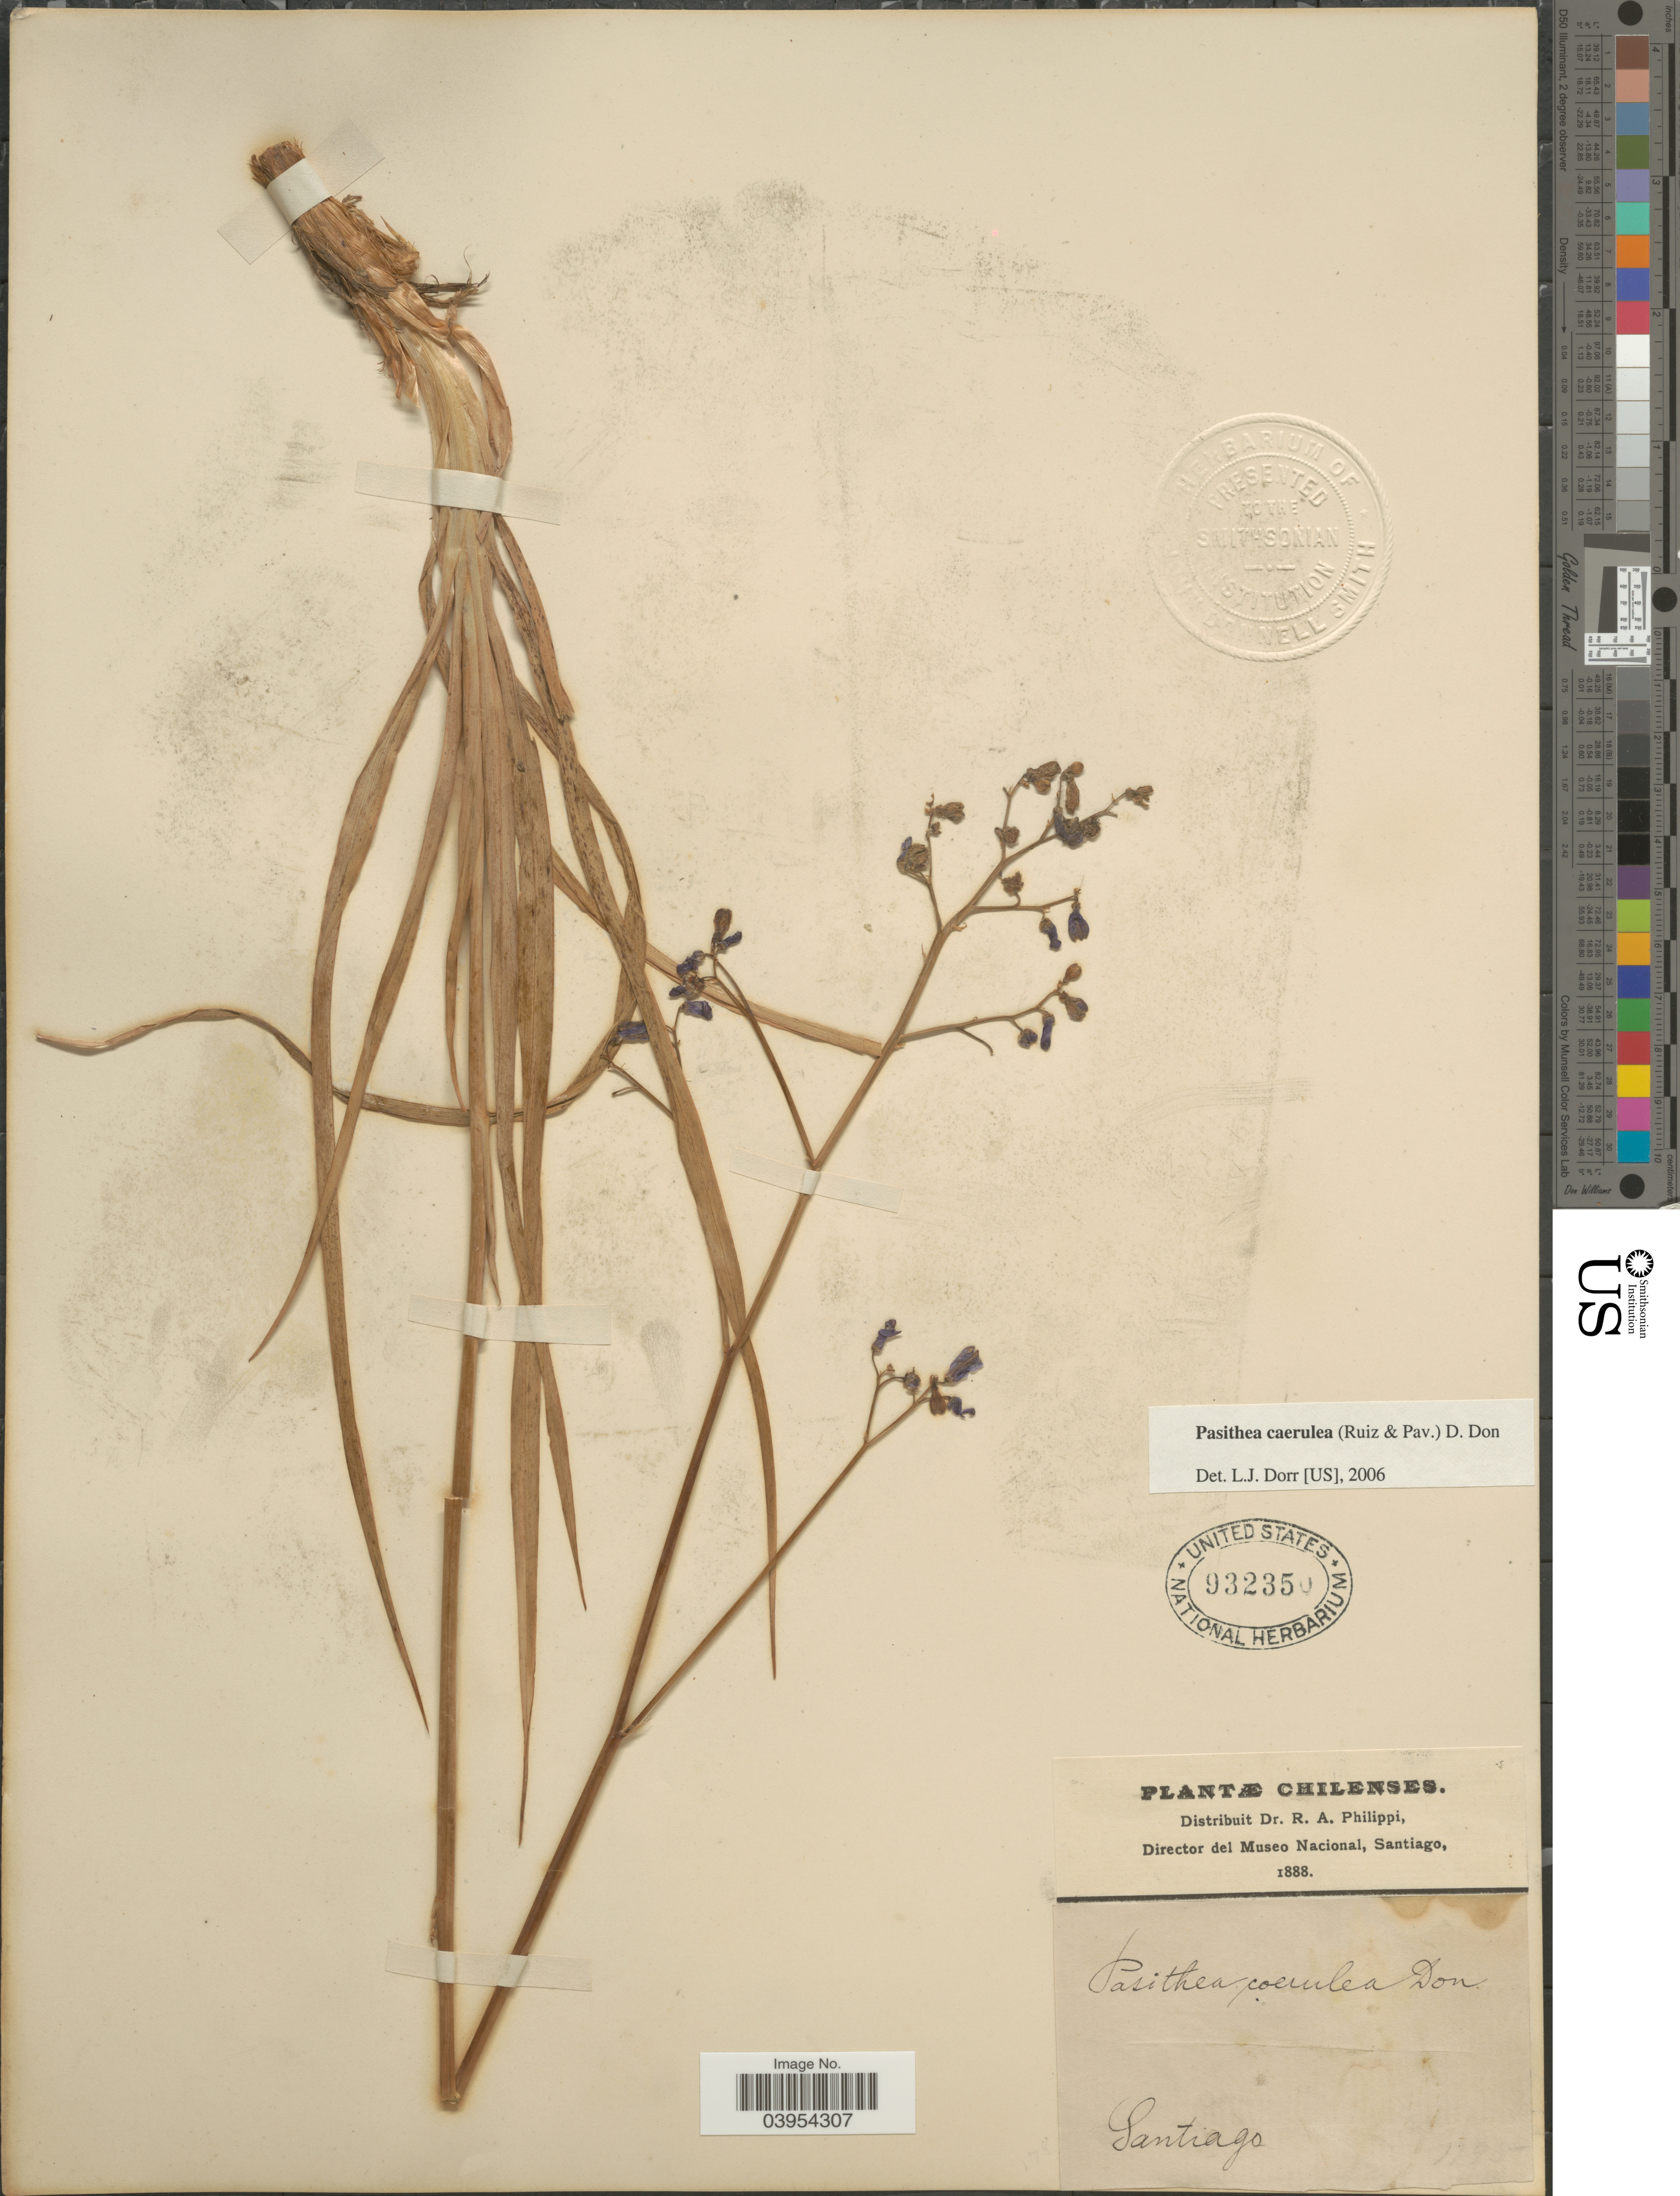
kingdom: Plantae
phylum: Tracheophyta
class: Liliopsida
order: Asparagales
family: Asphodelaceae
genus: Pasithea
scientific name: Pasithea caerulea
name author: (Ruiz & Pav.) D. Don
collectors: R. A. Philippi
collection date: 1888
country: Chile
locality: Santiago.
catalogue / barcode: US 932350